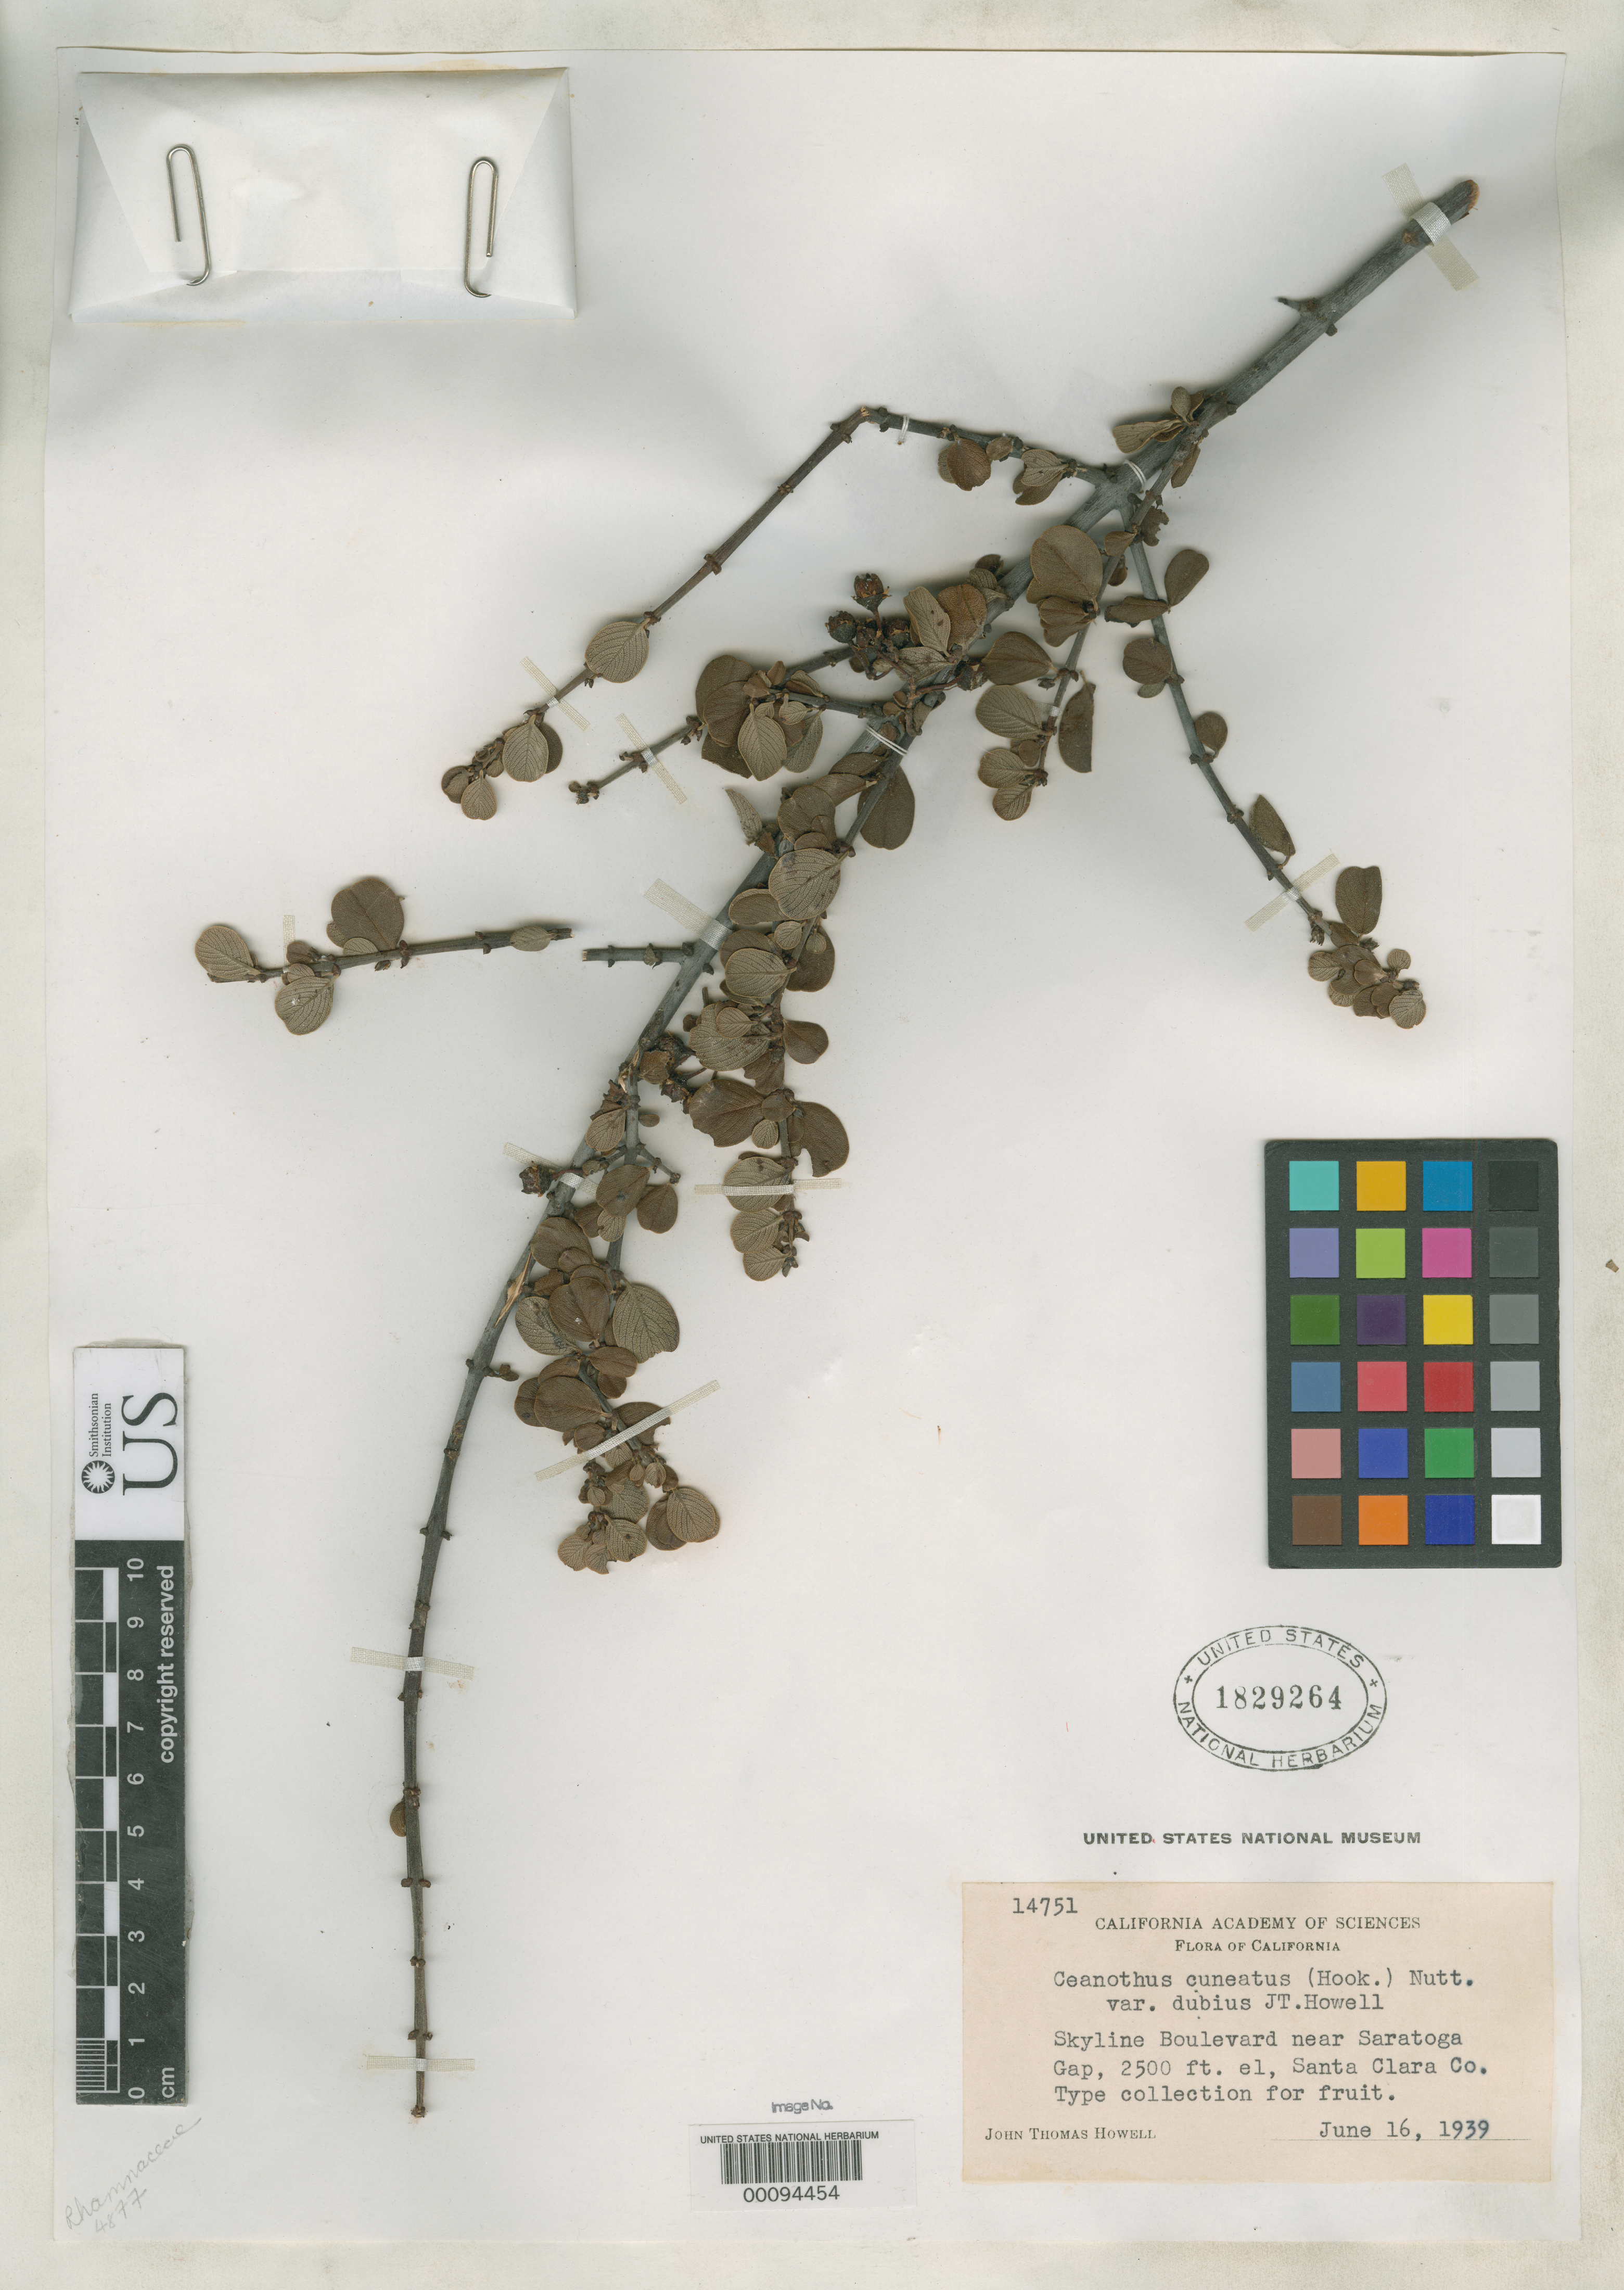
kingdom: Plantae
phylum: Tracheophyta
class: Magnoliopsida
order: Rosales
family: Rhamnaceae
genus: Ceanothus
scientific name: Ceanothus cuneatus var. dubius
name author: J.T. Howell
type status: Type Fragment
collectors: J. T. Howell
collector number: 14751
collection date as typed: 16 Jun 1939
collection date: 1939-06-16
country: United States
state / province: California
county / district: Santa Clara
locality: Skyline Blvd, near Saratoga.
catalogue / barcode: US 1829264